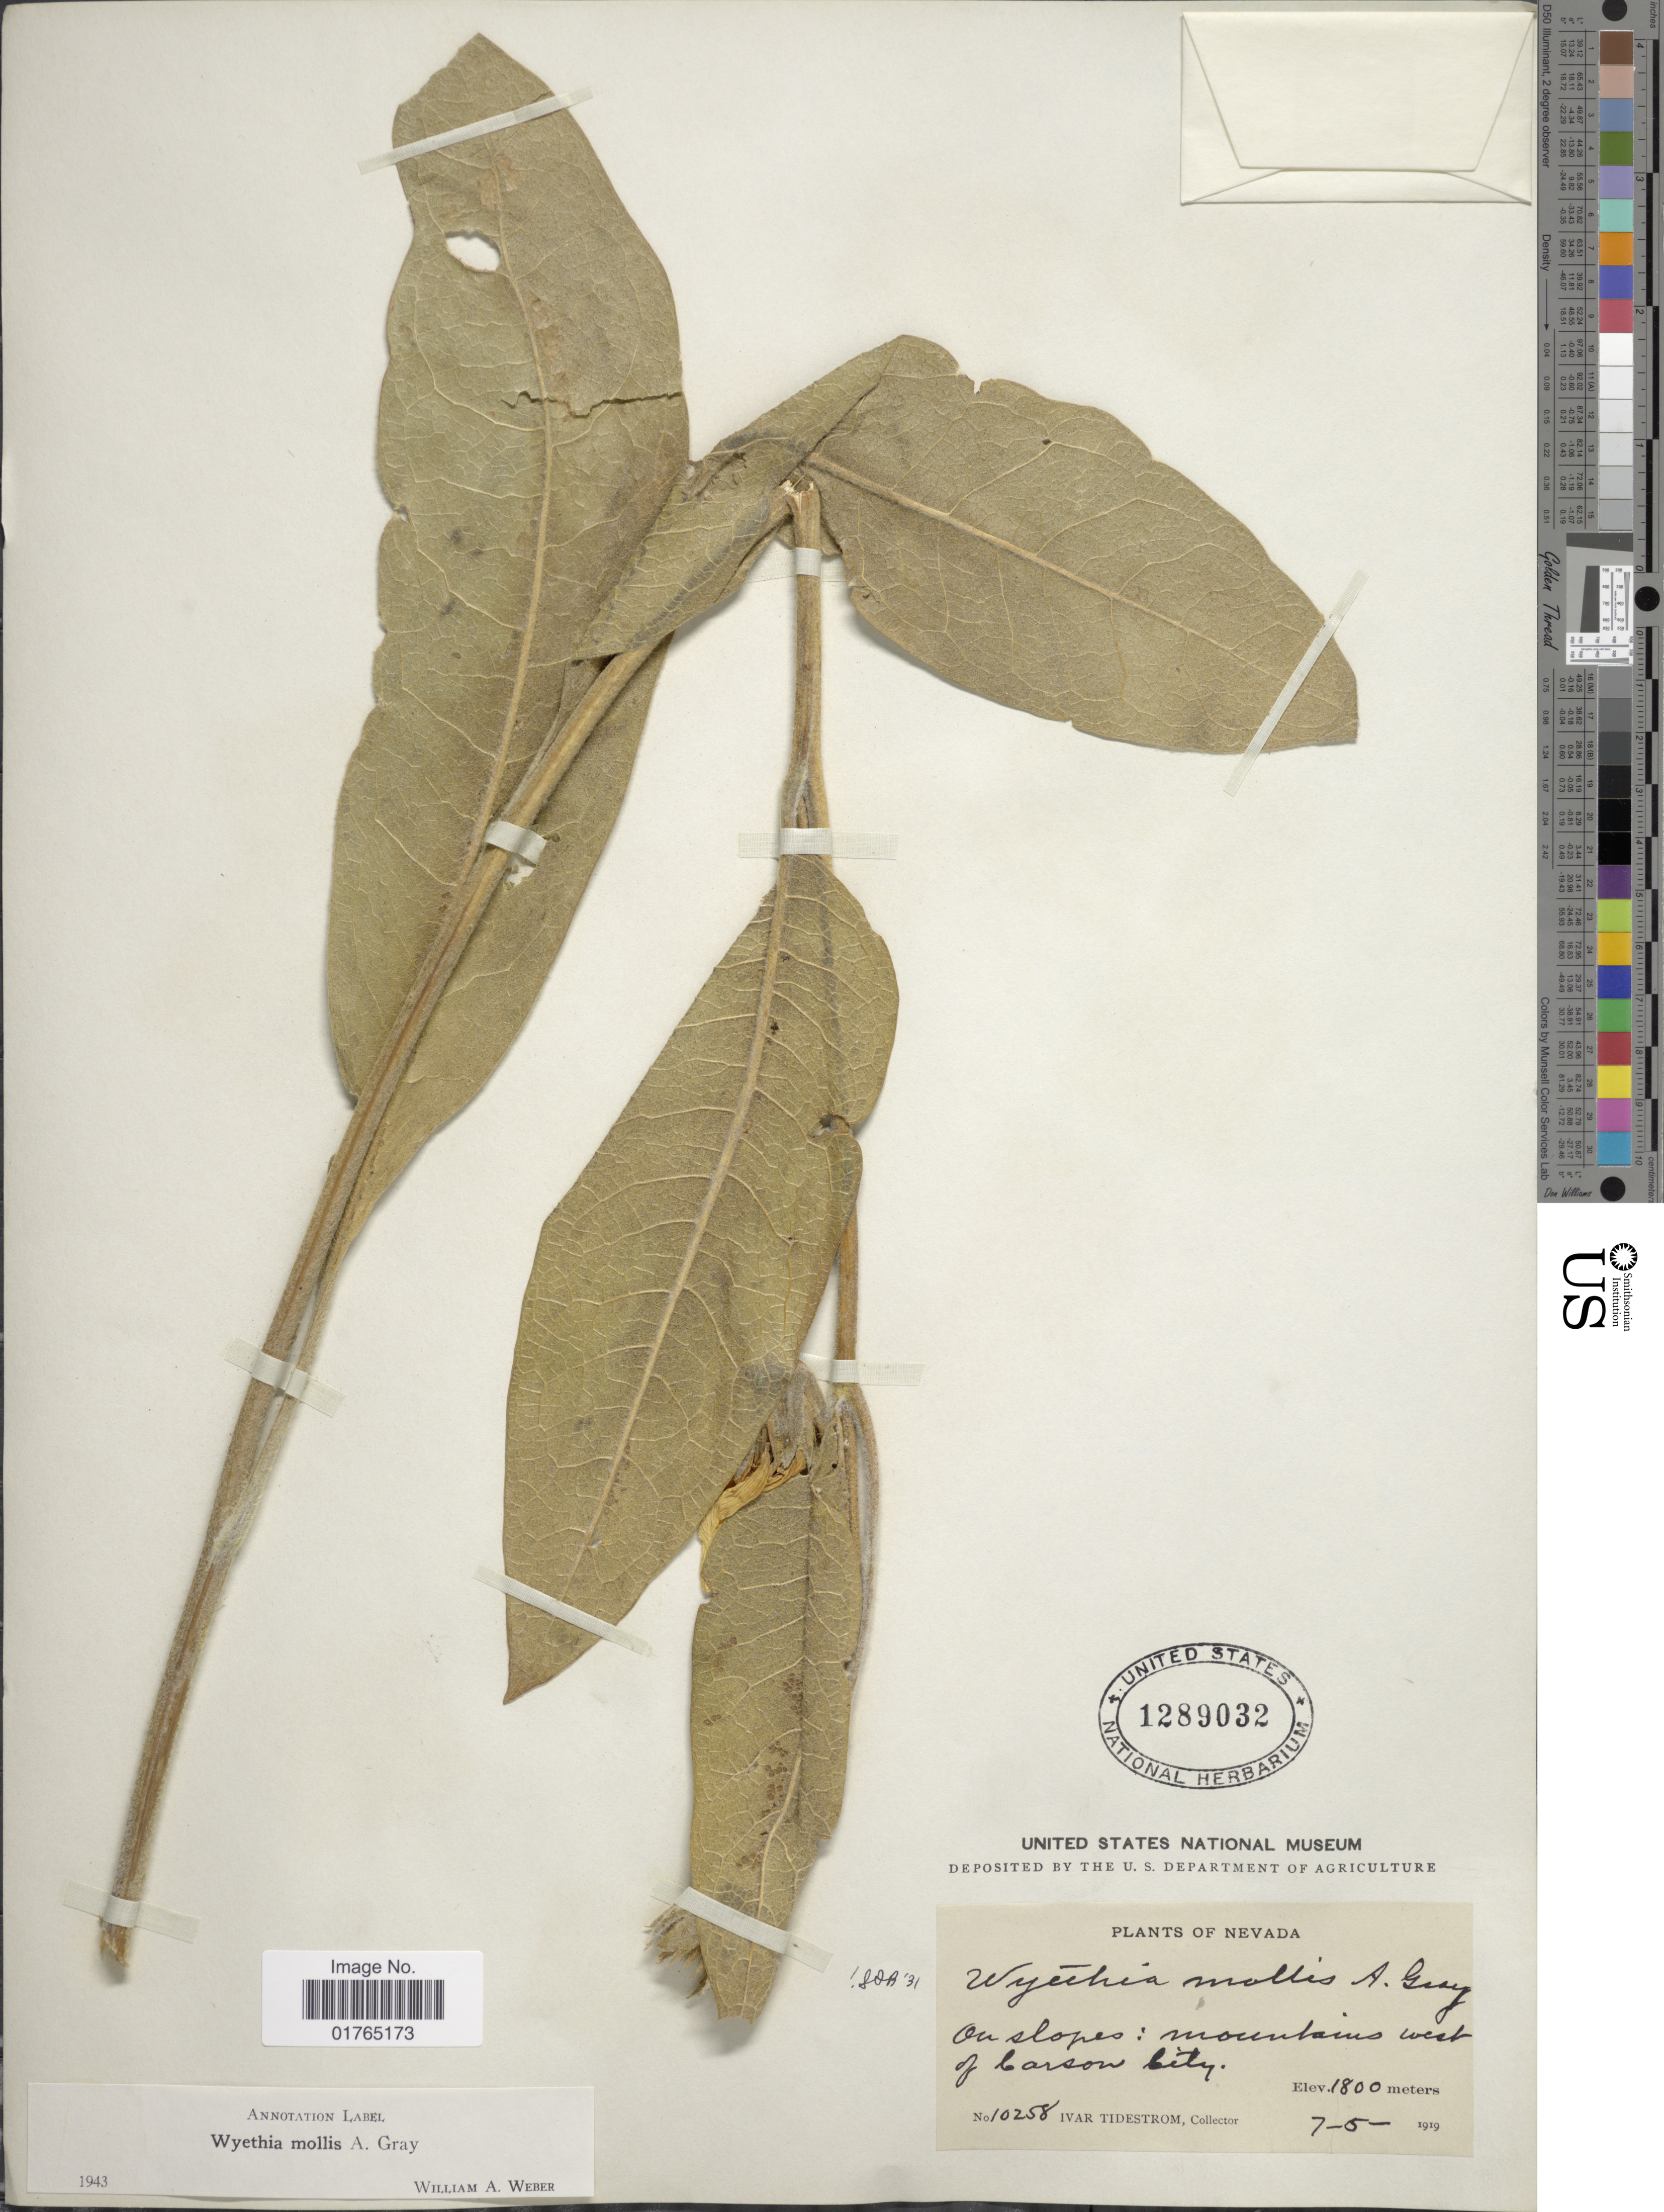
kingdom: Plantae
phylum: Tracheophyta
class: Magnoliopsida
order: Asterales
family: Asteraceae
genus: Wyethia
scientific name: Wyethia mollis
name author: A. Gray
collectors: I. F. Tidestrom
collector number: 10258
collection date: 1919-07-05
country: United States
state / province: Nevada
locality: Mountains west of Carson City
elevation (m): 1800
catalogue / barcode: US 1289032